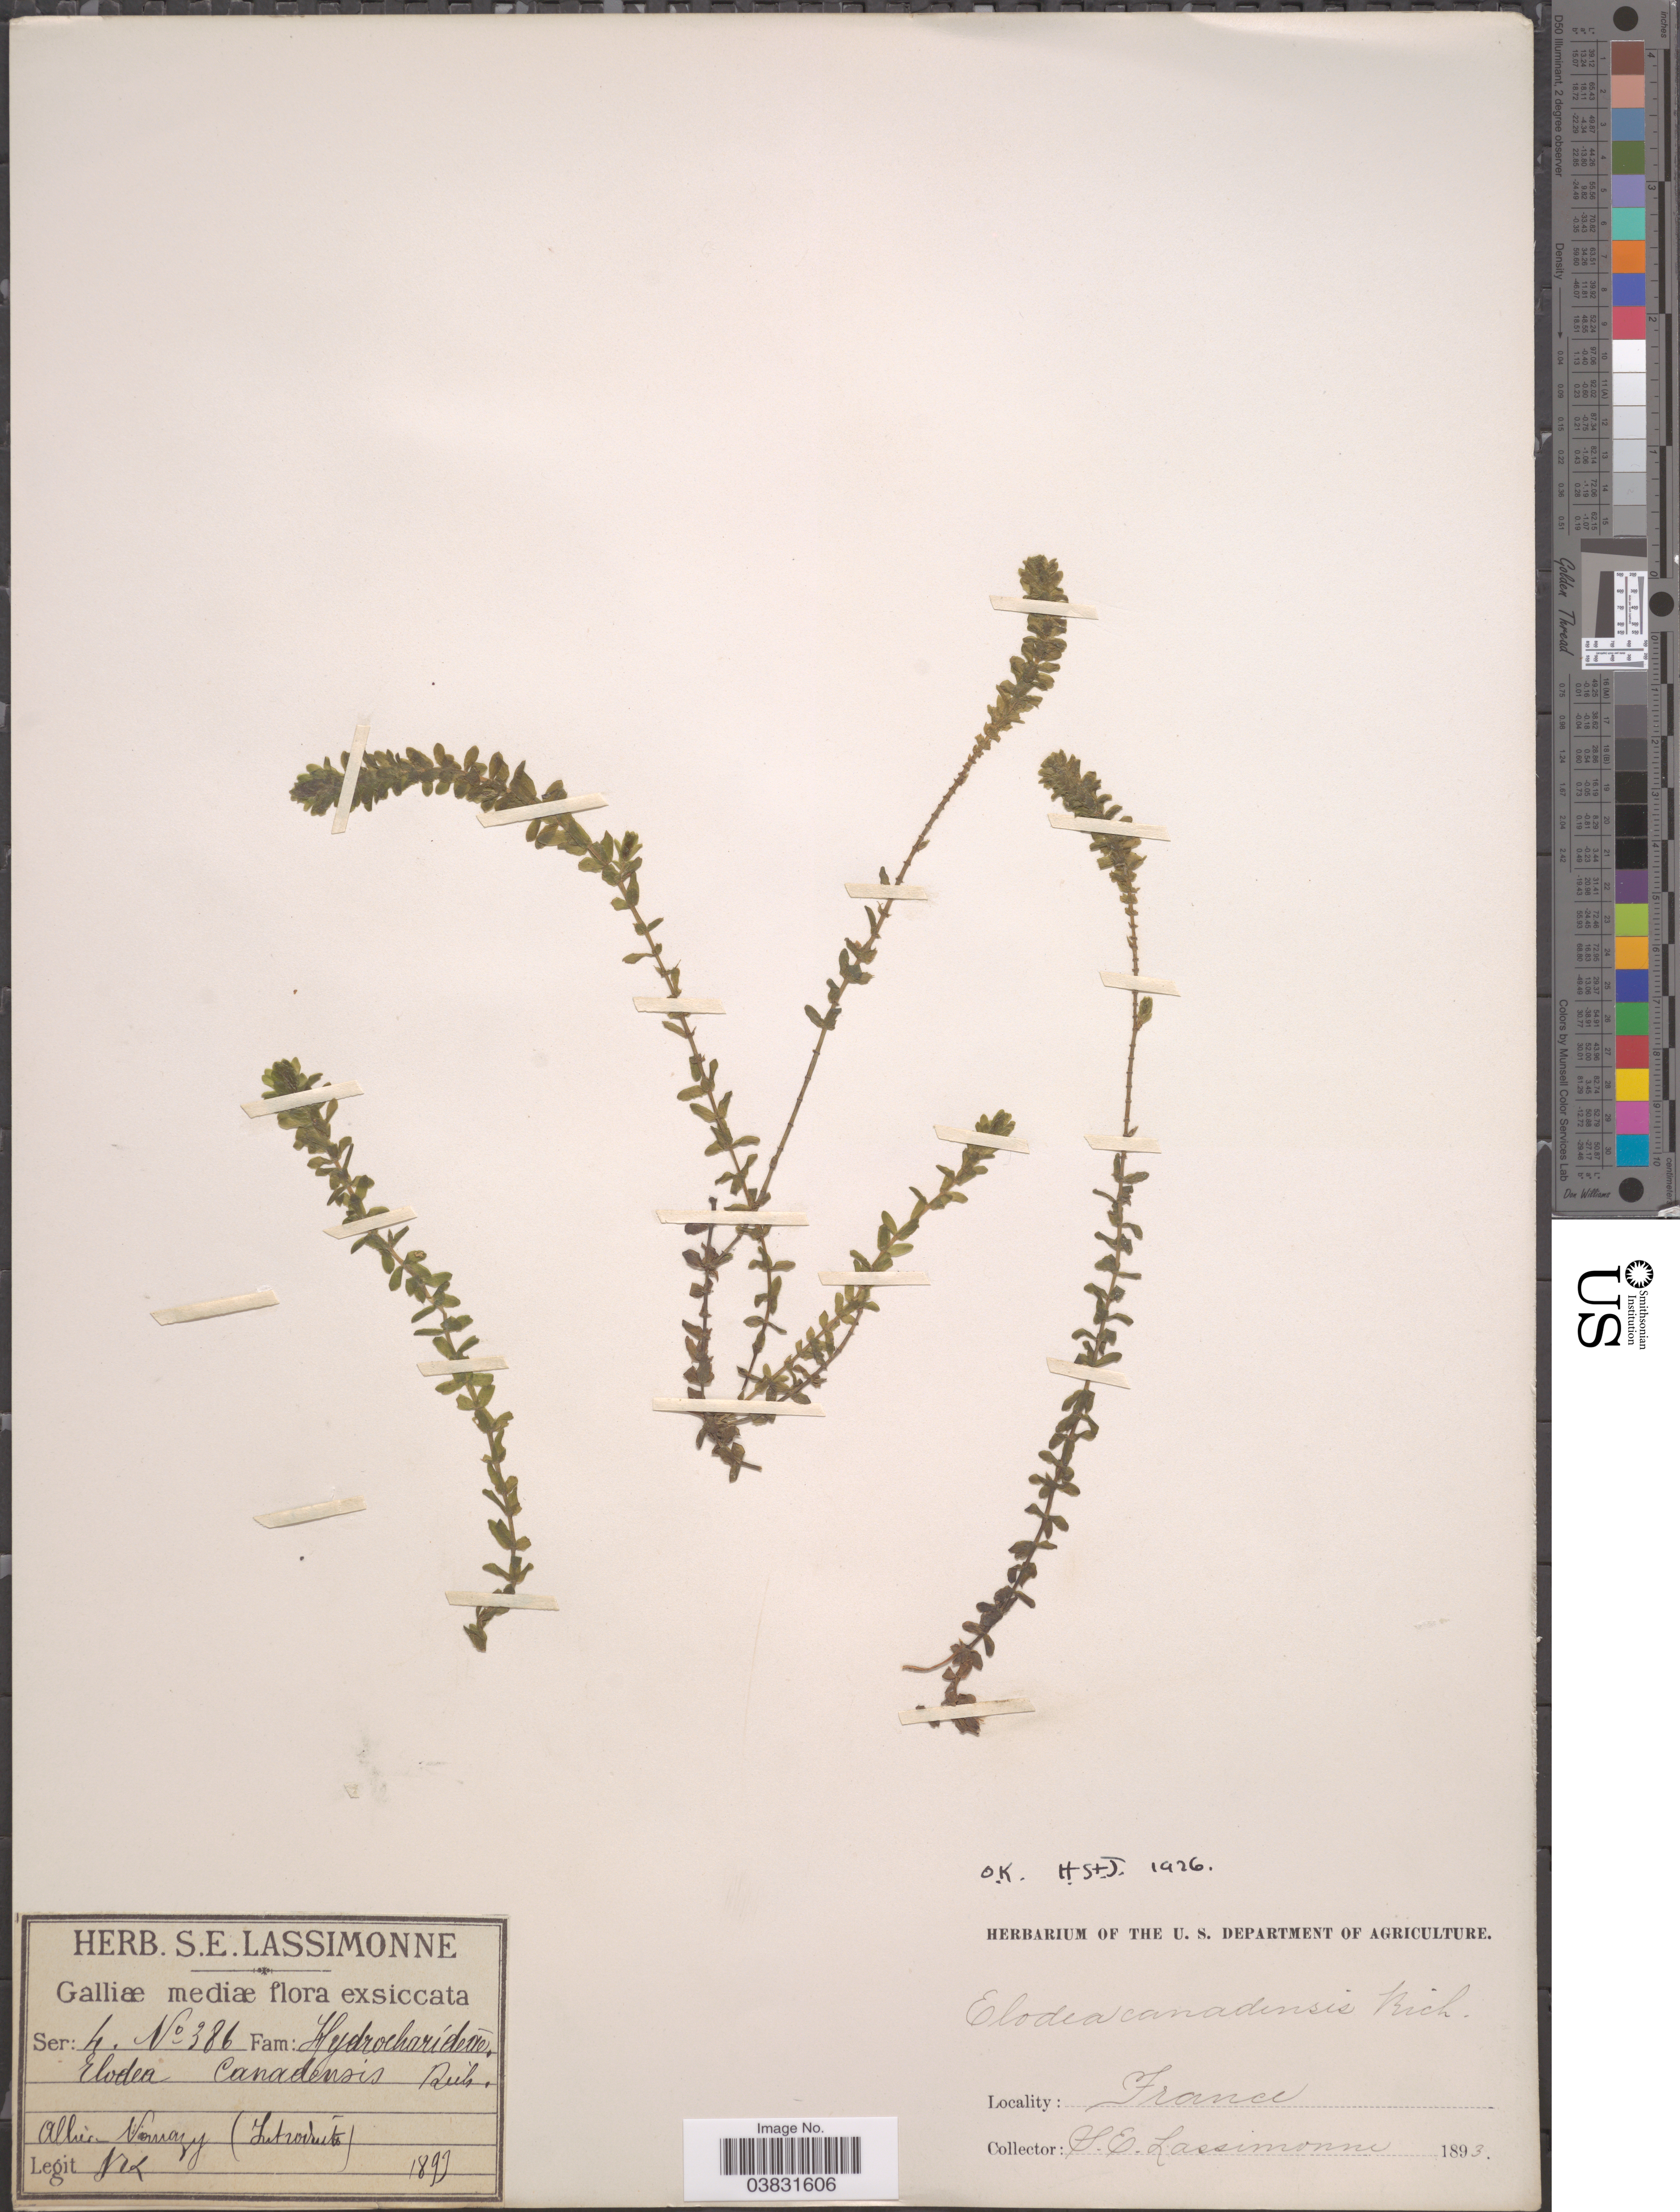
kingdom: Plantae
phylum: Tracheophyta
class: Liliopsida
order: Alismatales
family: Hydrocharitaceae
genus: Elodea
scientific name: Elodea canadensis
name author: Michx.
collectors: S. Lassimonne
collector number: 386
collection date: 1899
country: France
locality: Allier Nomazy (Inttwiuit [interpreted]).